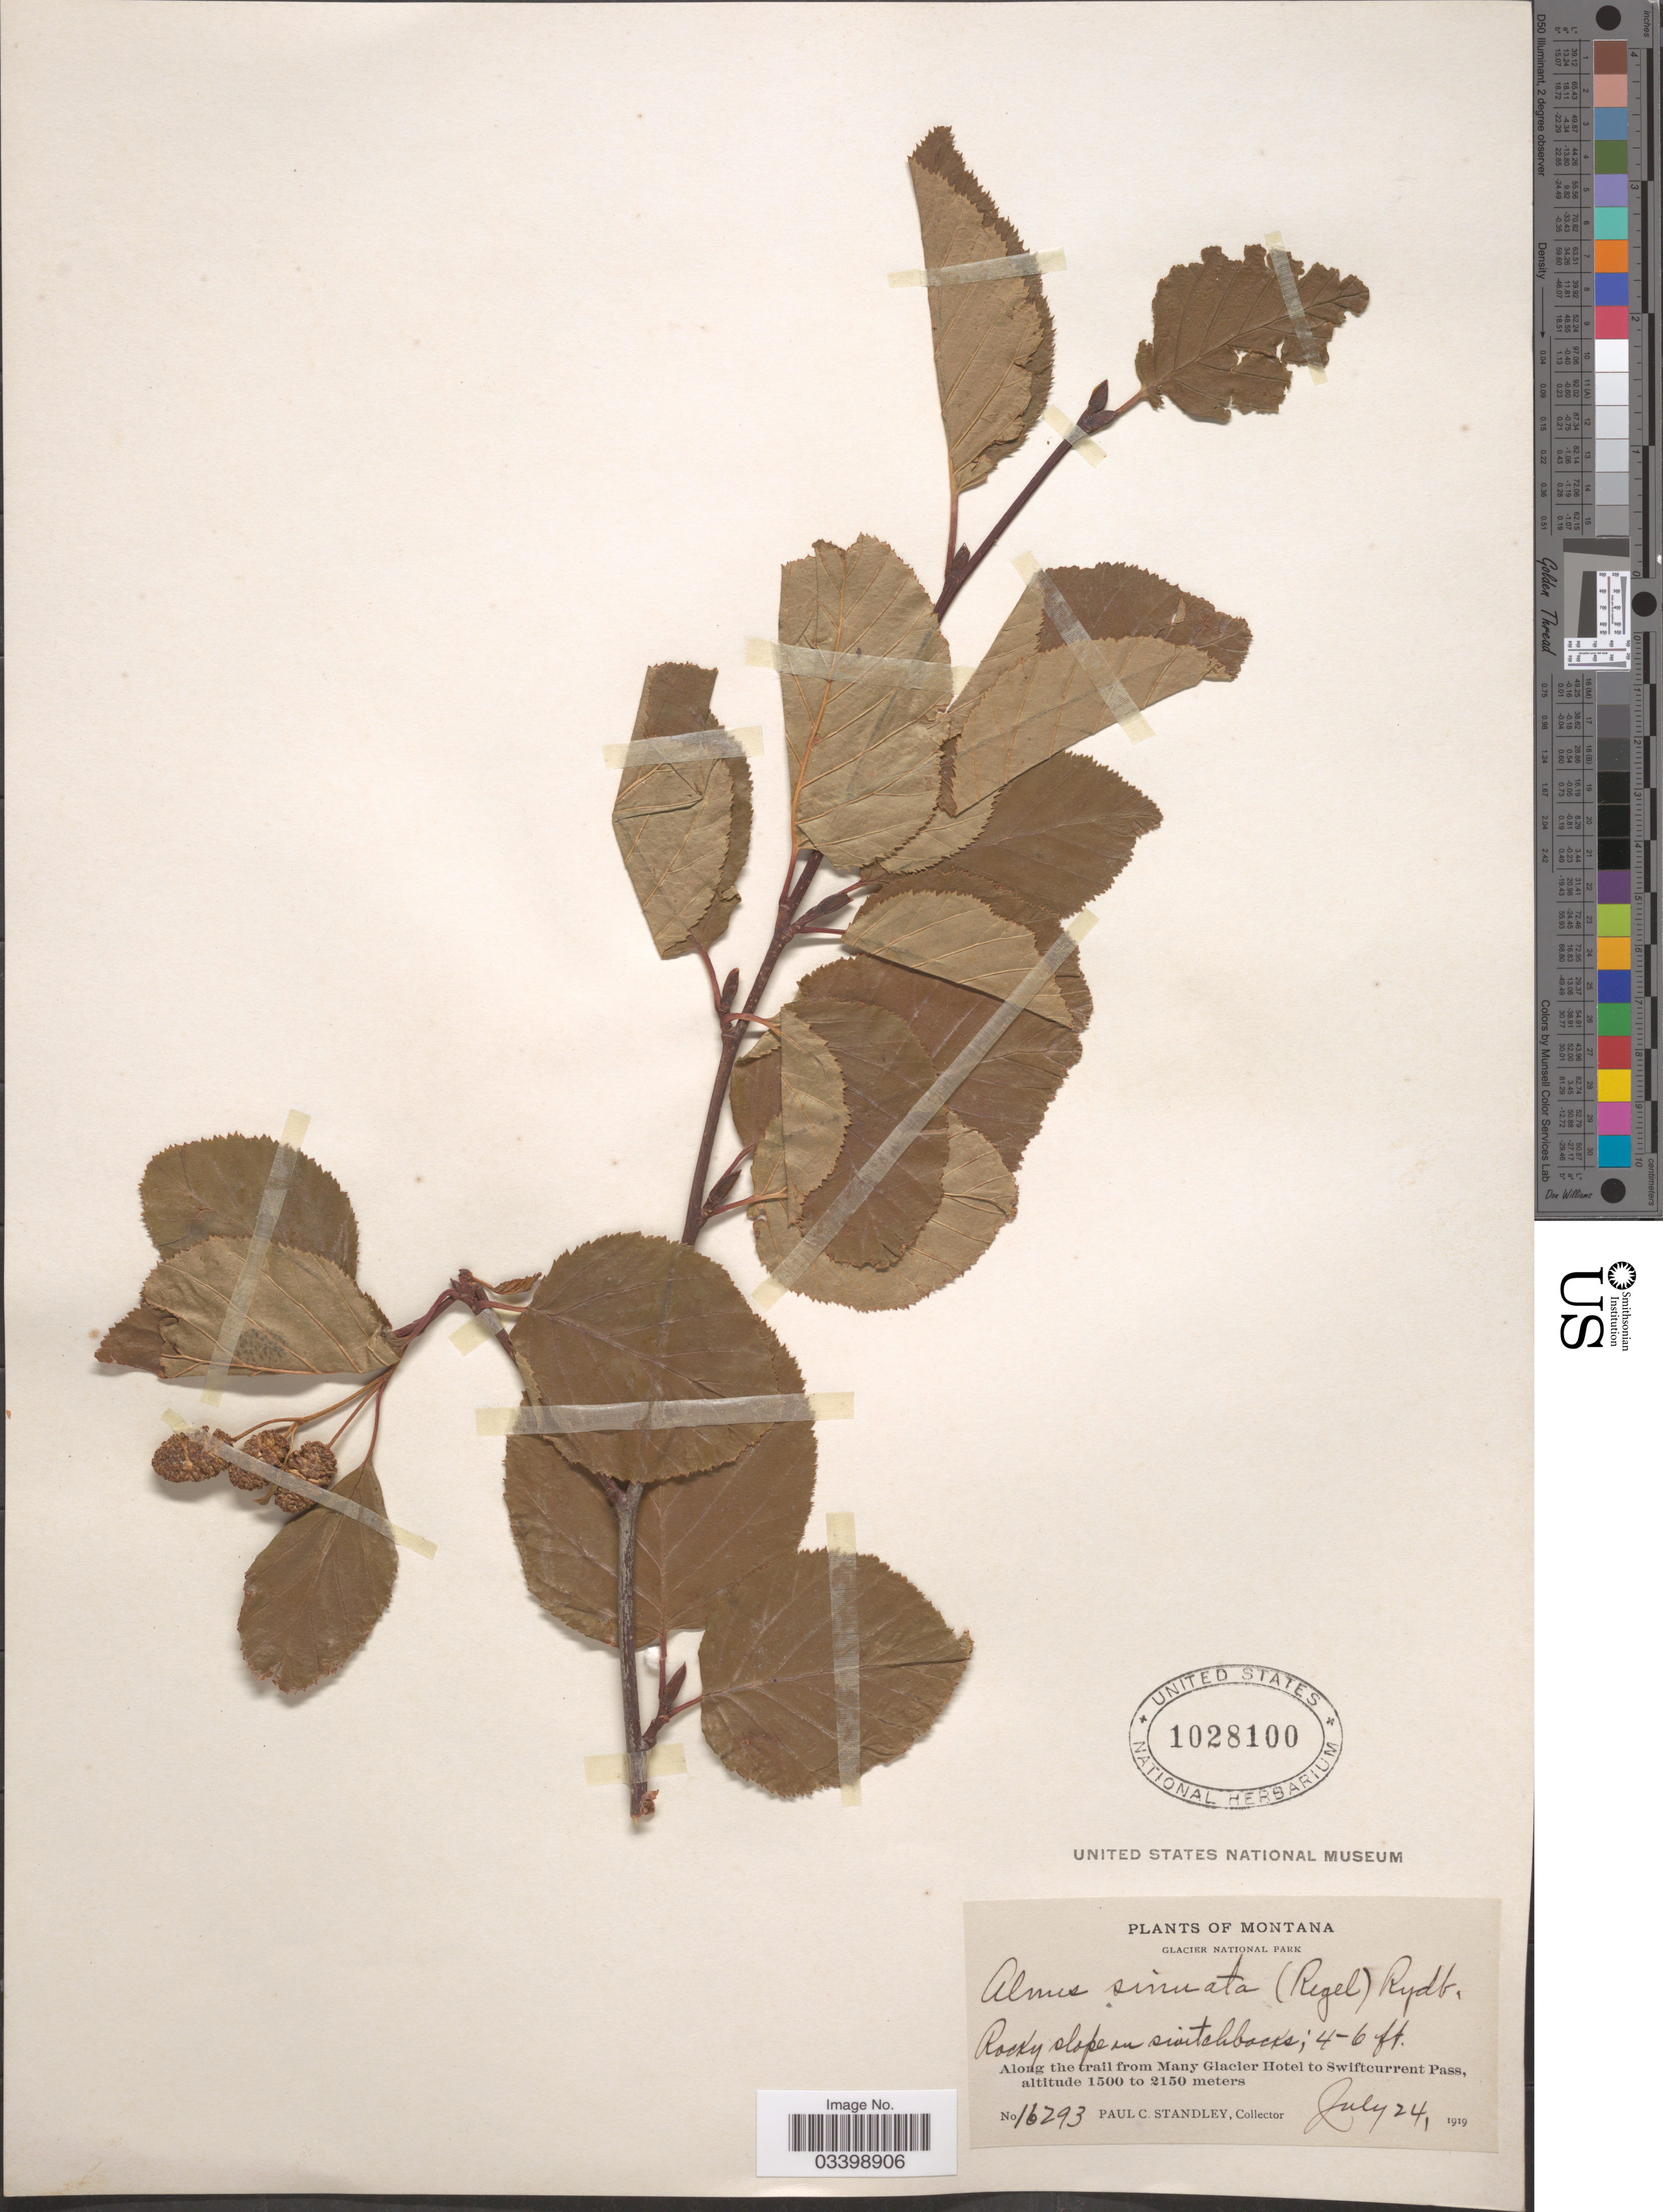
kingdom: Plantae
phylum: Tracheophyta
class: Magnoliopsida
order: Fagales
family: Betulaceae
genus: Alnus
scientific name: Alnus viridis subsp. sinuata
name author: Regel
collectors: P. C. Standley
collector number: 16293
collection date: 1919-07-24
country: United States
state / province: Montana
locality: Glacier National Park. Along the trail from Many Glacier Hotel to Swiftcurrent Pass.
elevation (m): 1500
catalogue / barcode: US 1028100